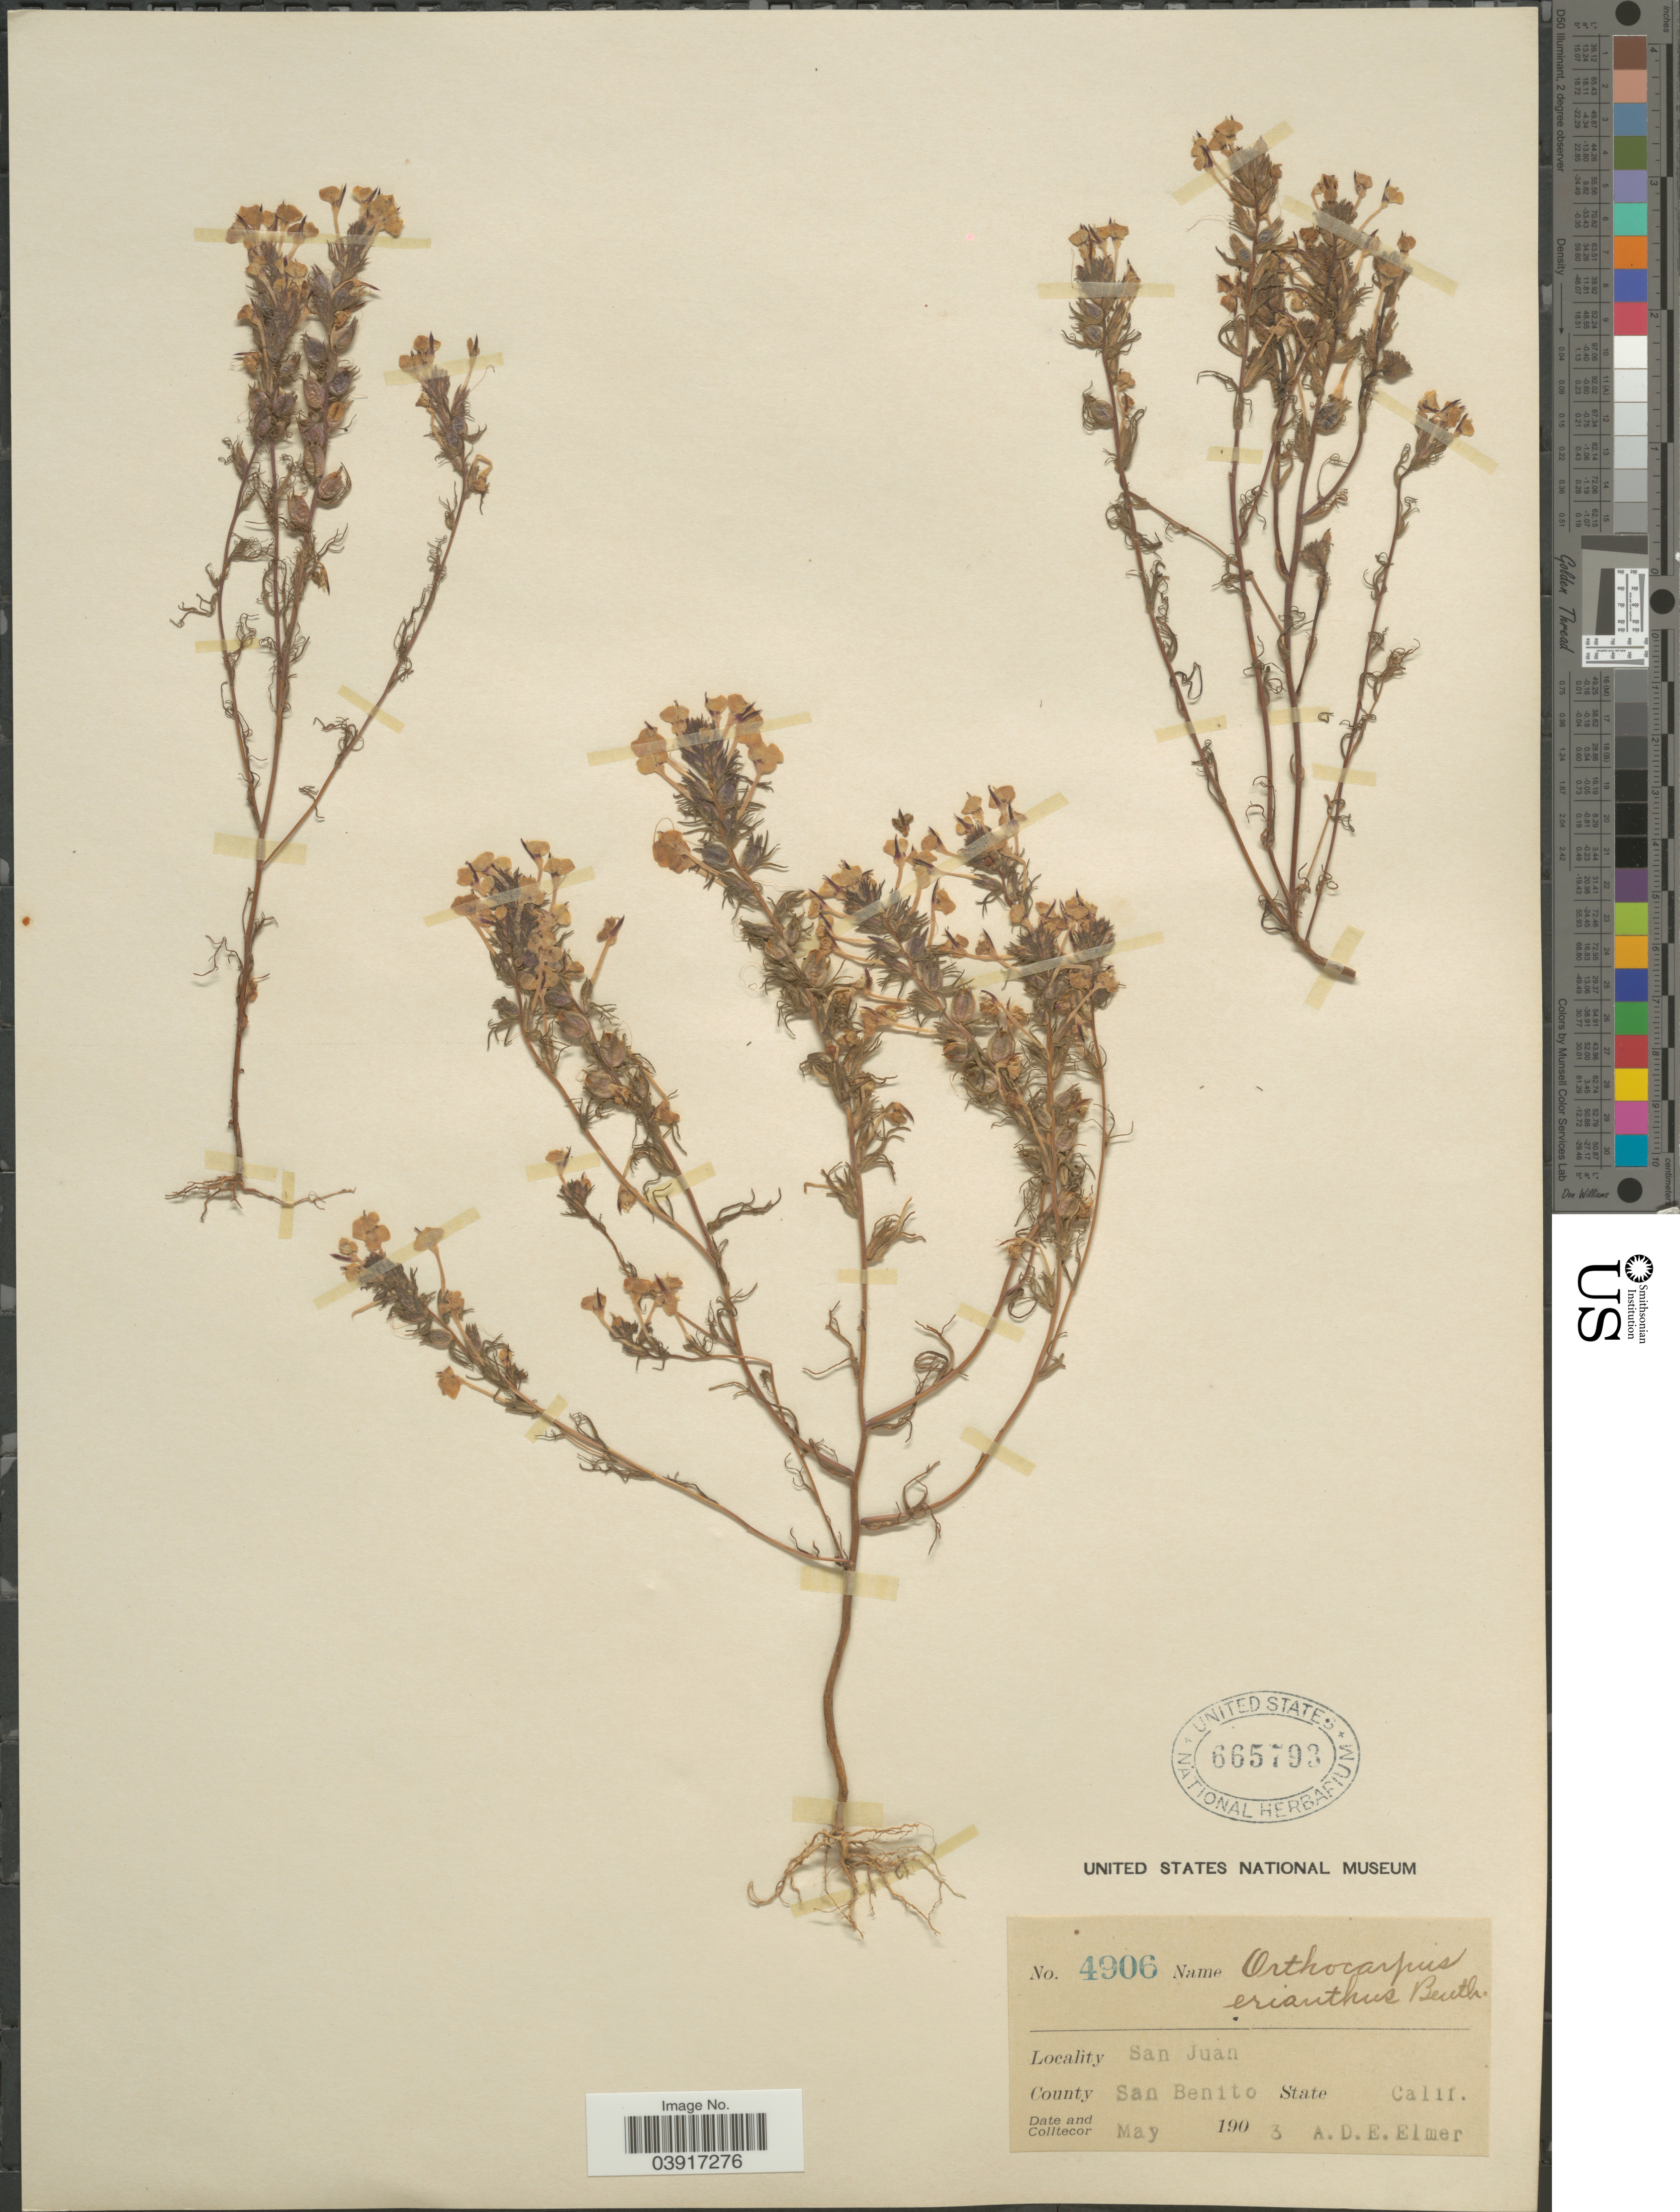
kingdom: Plantae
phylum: Tracheophyta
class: Magnoliopsida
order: Lamiales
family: Orobanchaceae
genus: Orthocarpus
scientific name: Orthocarpus erianthus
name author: Benth.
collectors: A. D. E. Elmer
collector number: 4906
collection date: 1903-05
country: United States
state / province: California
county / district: San Benito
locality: San Juan. County San Benito.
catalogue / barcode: US 665793